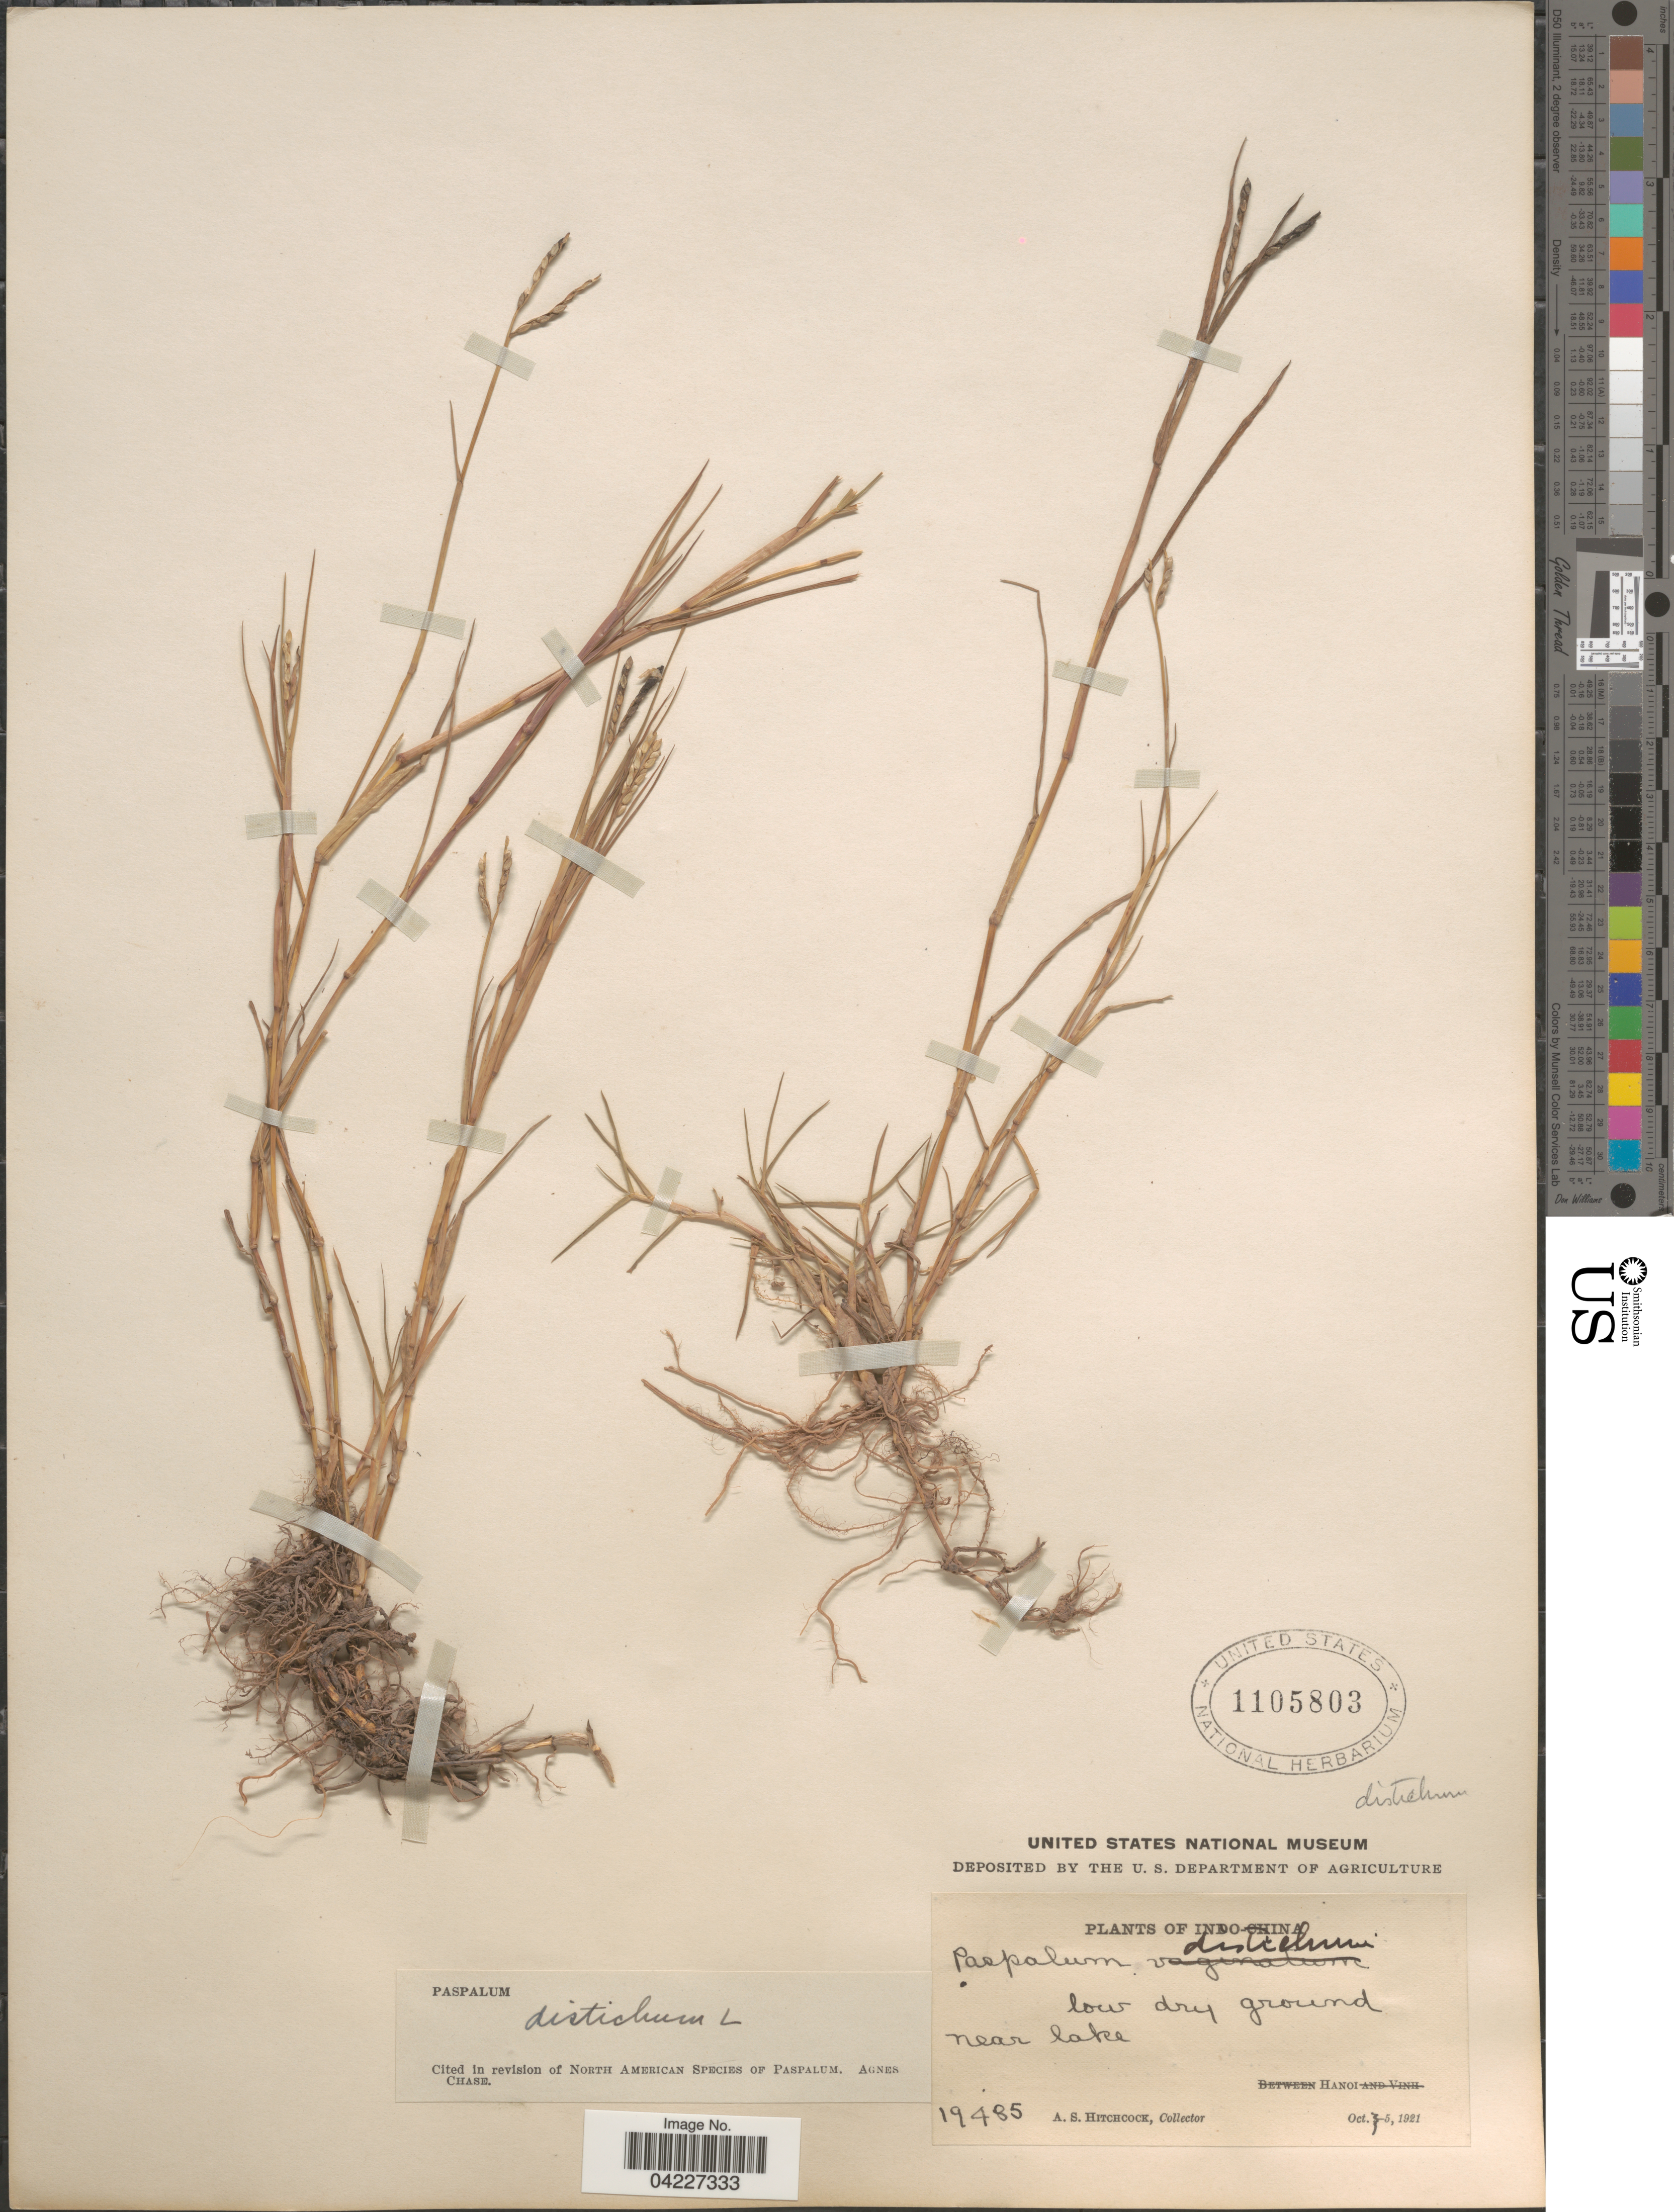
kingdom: Plantae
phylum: Tracheophyta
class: Liliopsida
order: Poales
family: Poaceae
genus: Paspalum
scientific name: Paspalum paspalodes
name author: (Michx.) Scribn.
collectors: A. S. Hitchcock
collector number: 19485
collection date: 1921-10-05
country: Vietnam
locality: Indo-China. Low dry ground near lake. Hanoi.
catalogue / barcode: US 1105803